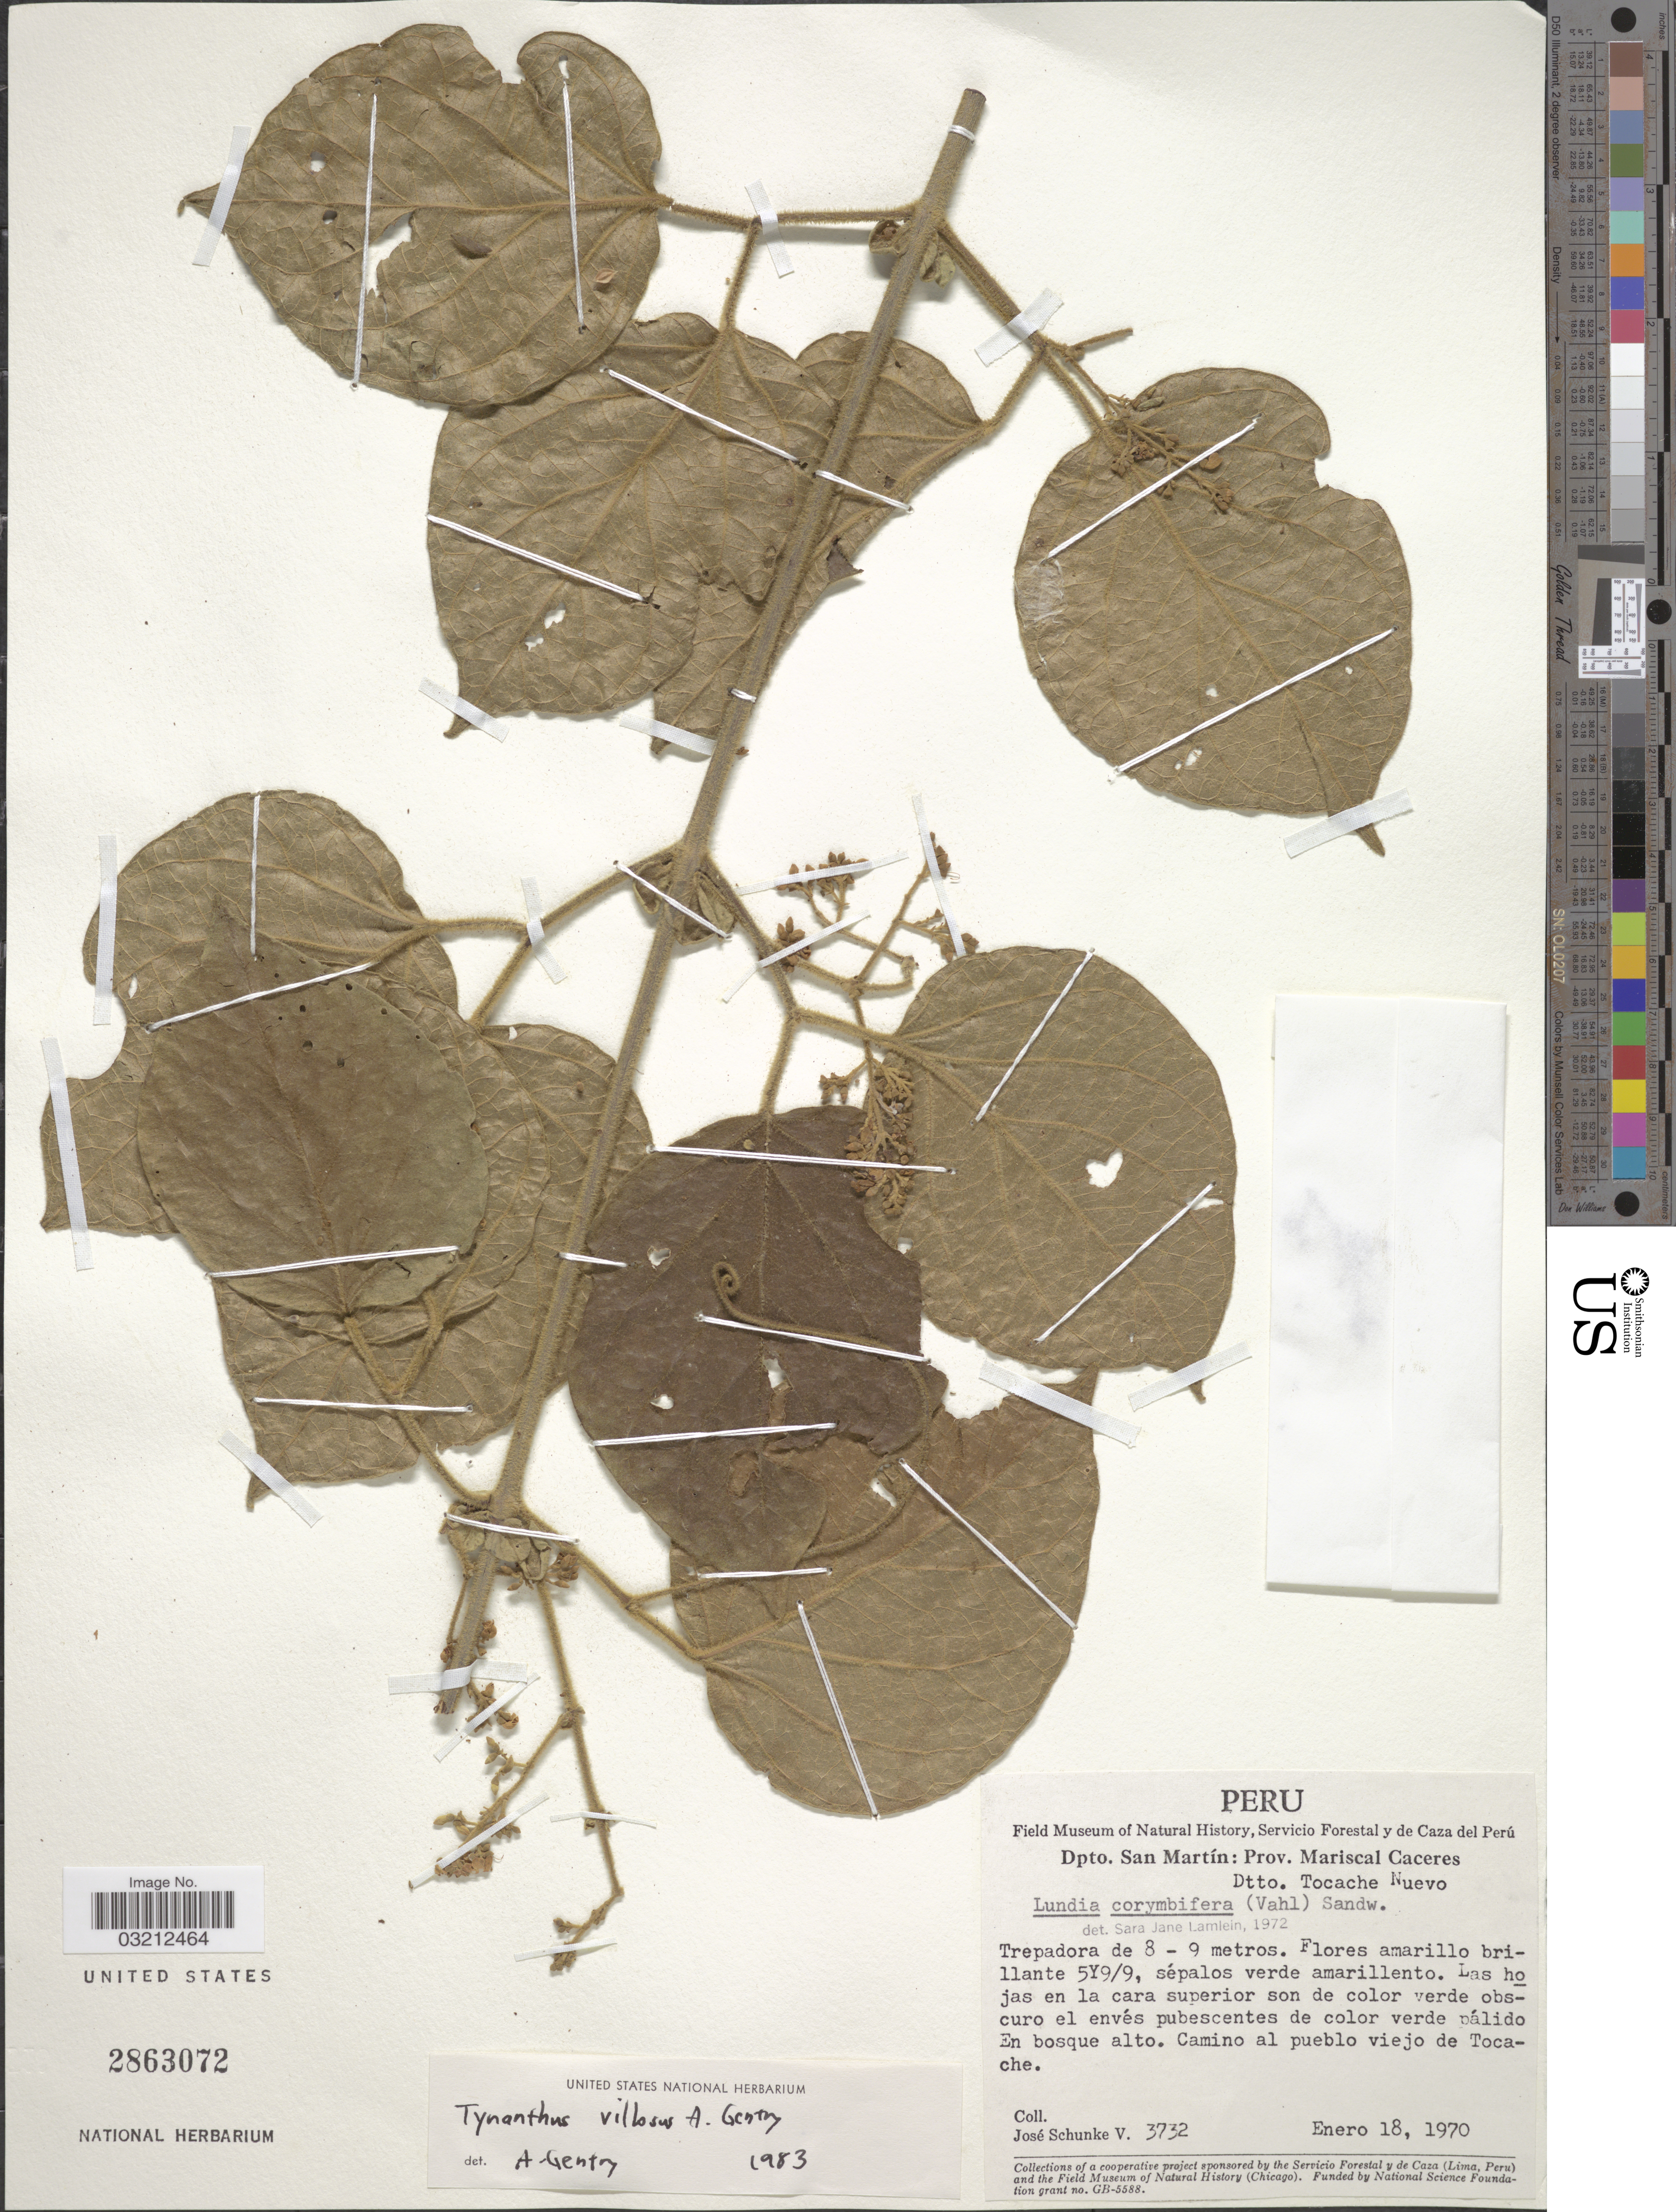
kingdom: Plantae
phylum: Tracheophyta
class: Magnoliopsida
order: Lamiales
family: Bignoniaceae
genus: Tynanthus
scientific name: Tynanthus villosus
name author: A.H. Gentry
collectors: J. Schunke Vigo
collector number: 3732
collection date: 1970-01-18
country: Peru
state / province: San Martín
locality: Dpto. San Martín: Prov. Mariscal Caceres. Dtto. Tocache Nuevo. Camino al pueblo viejo de Tocache.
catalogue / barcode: US 2863072